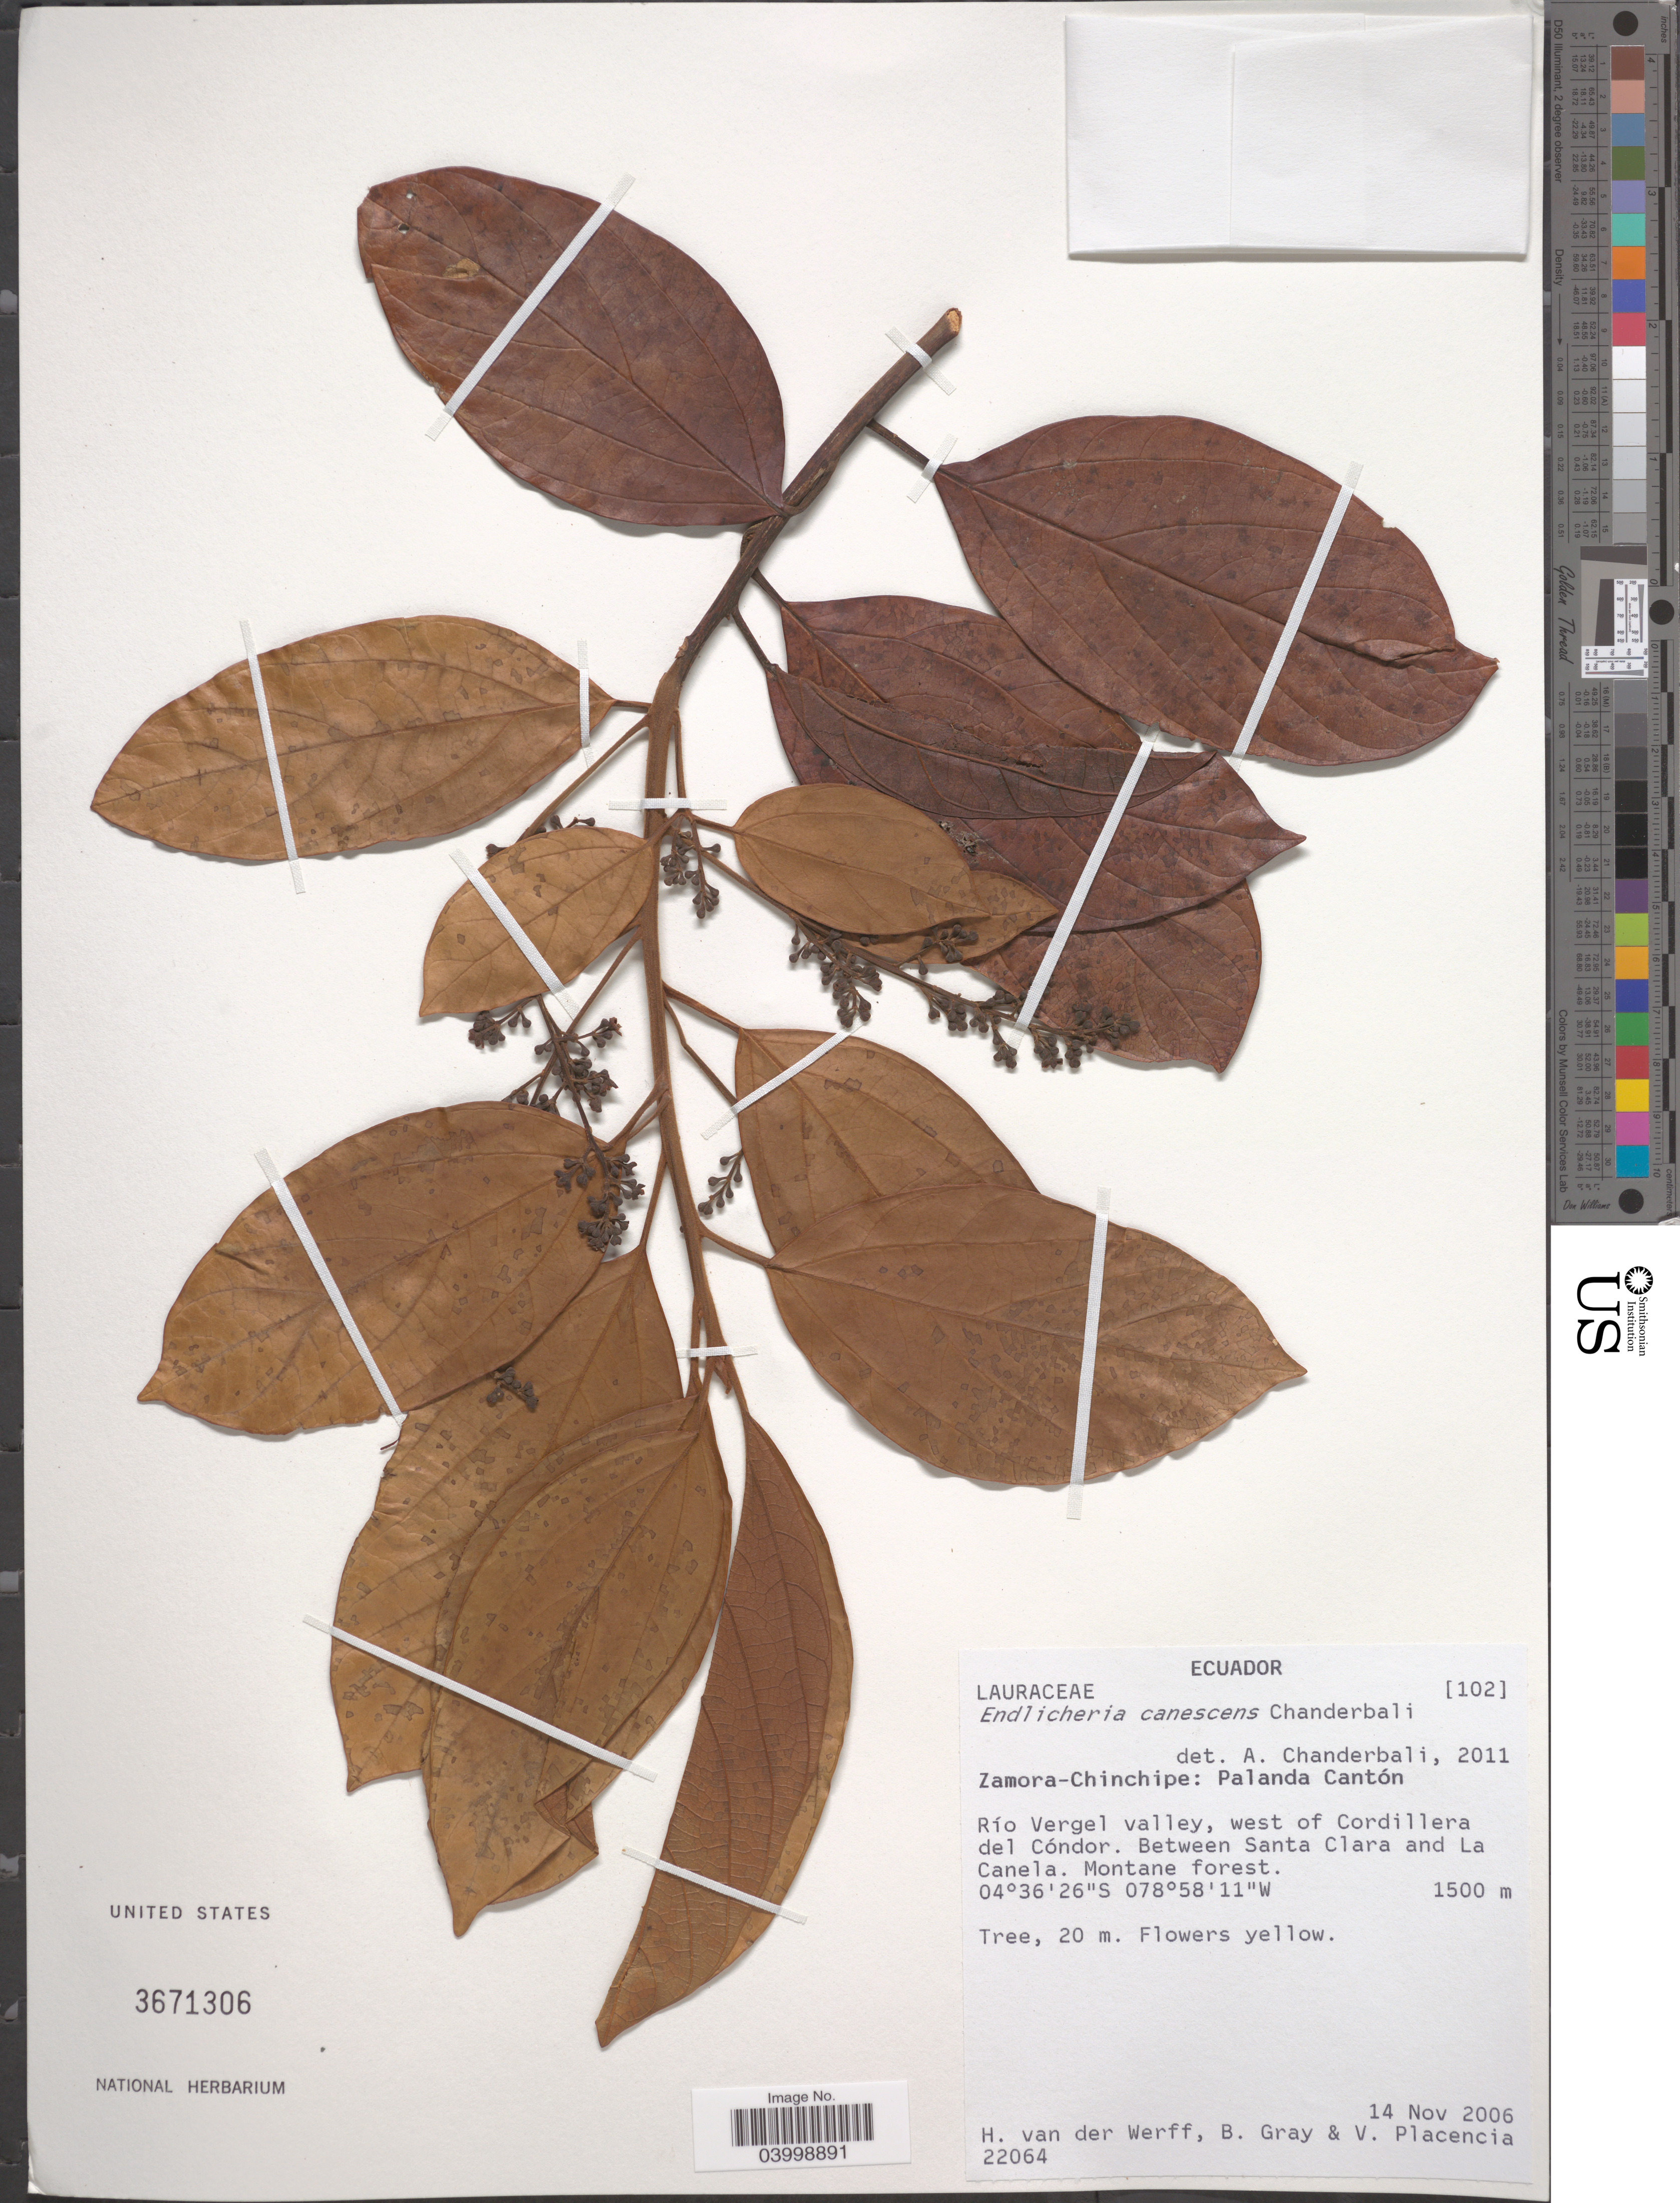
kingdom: Plantae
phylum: Tracheophyta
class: Magnoliopsida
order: Laurales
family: Lauraceae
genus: Endlicheria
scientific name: Endlicheria canescens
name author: Chanderb.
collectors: H. van der Werff, B. Gray & V. Placencia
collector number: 22064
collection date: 2006-11-14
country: Ecuador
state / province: Zamora-Chinchipe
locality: Palanda Cantón. Río Vergel valley, west of Cordillera del Cóndor. Between Santa Clara and La Canela.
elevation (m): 1500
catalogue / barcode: US 3671306